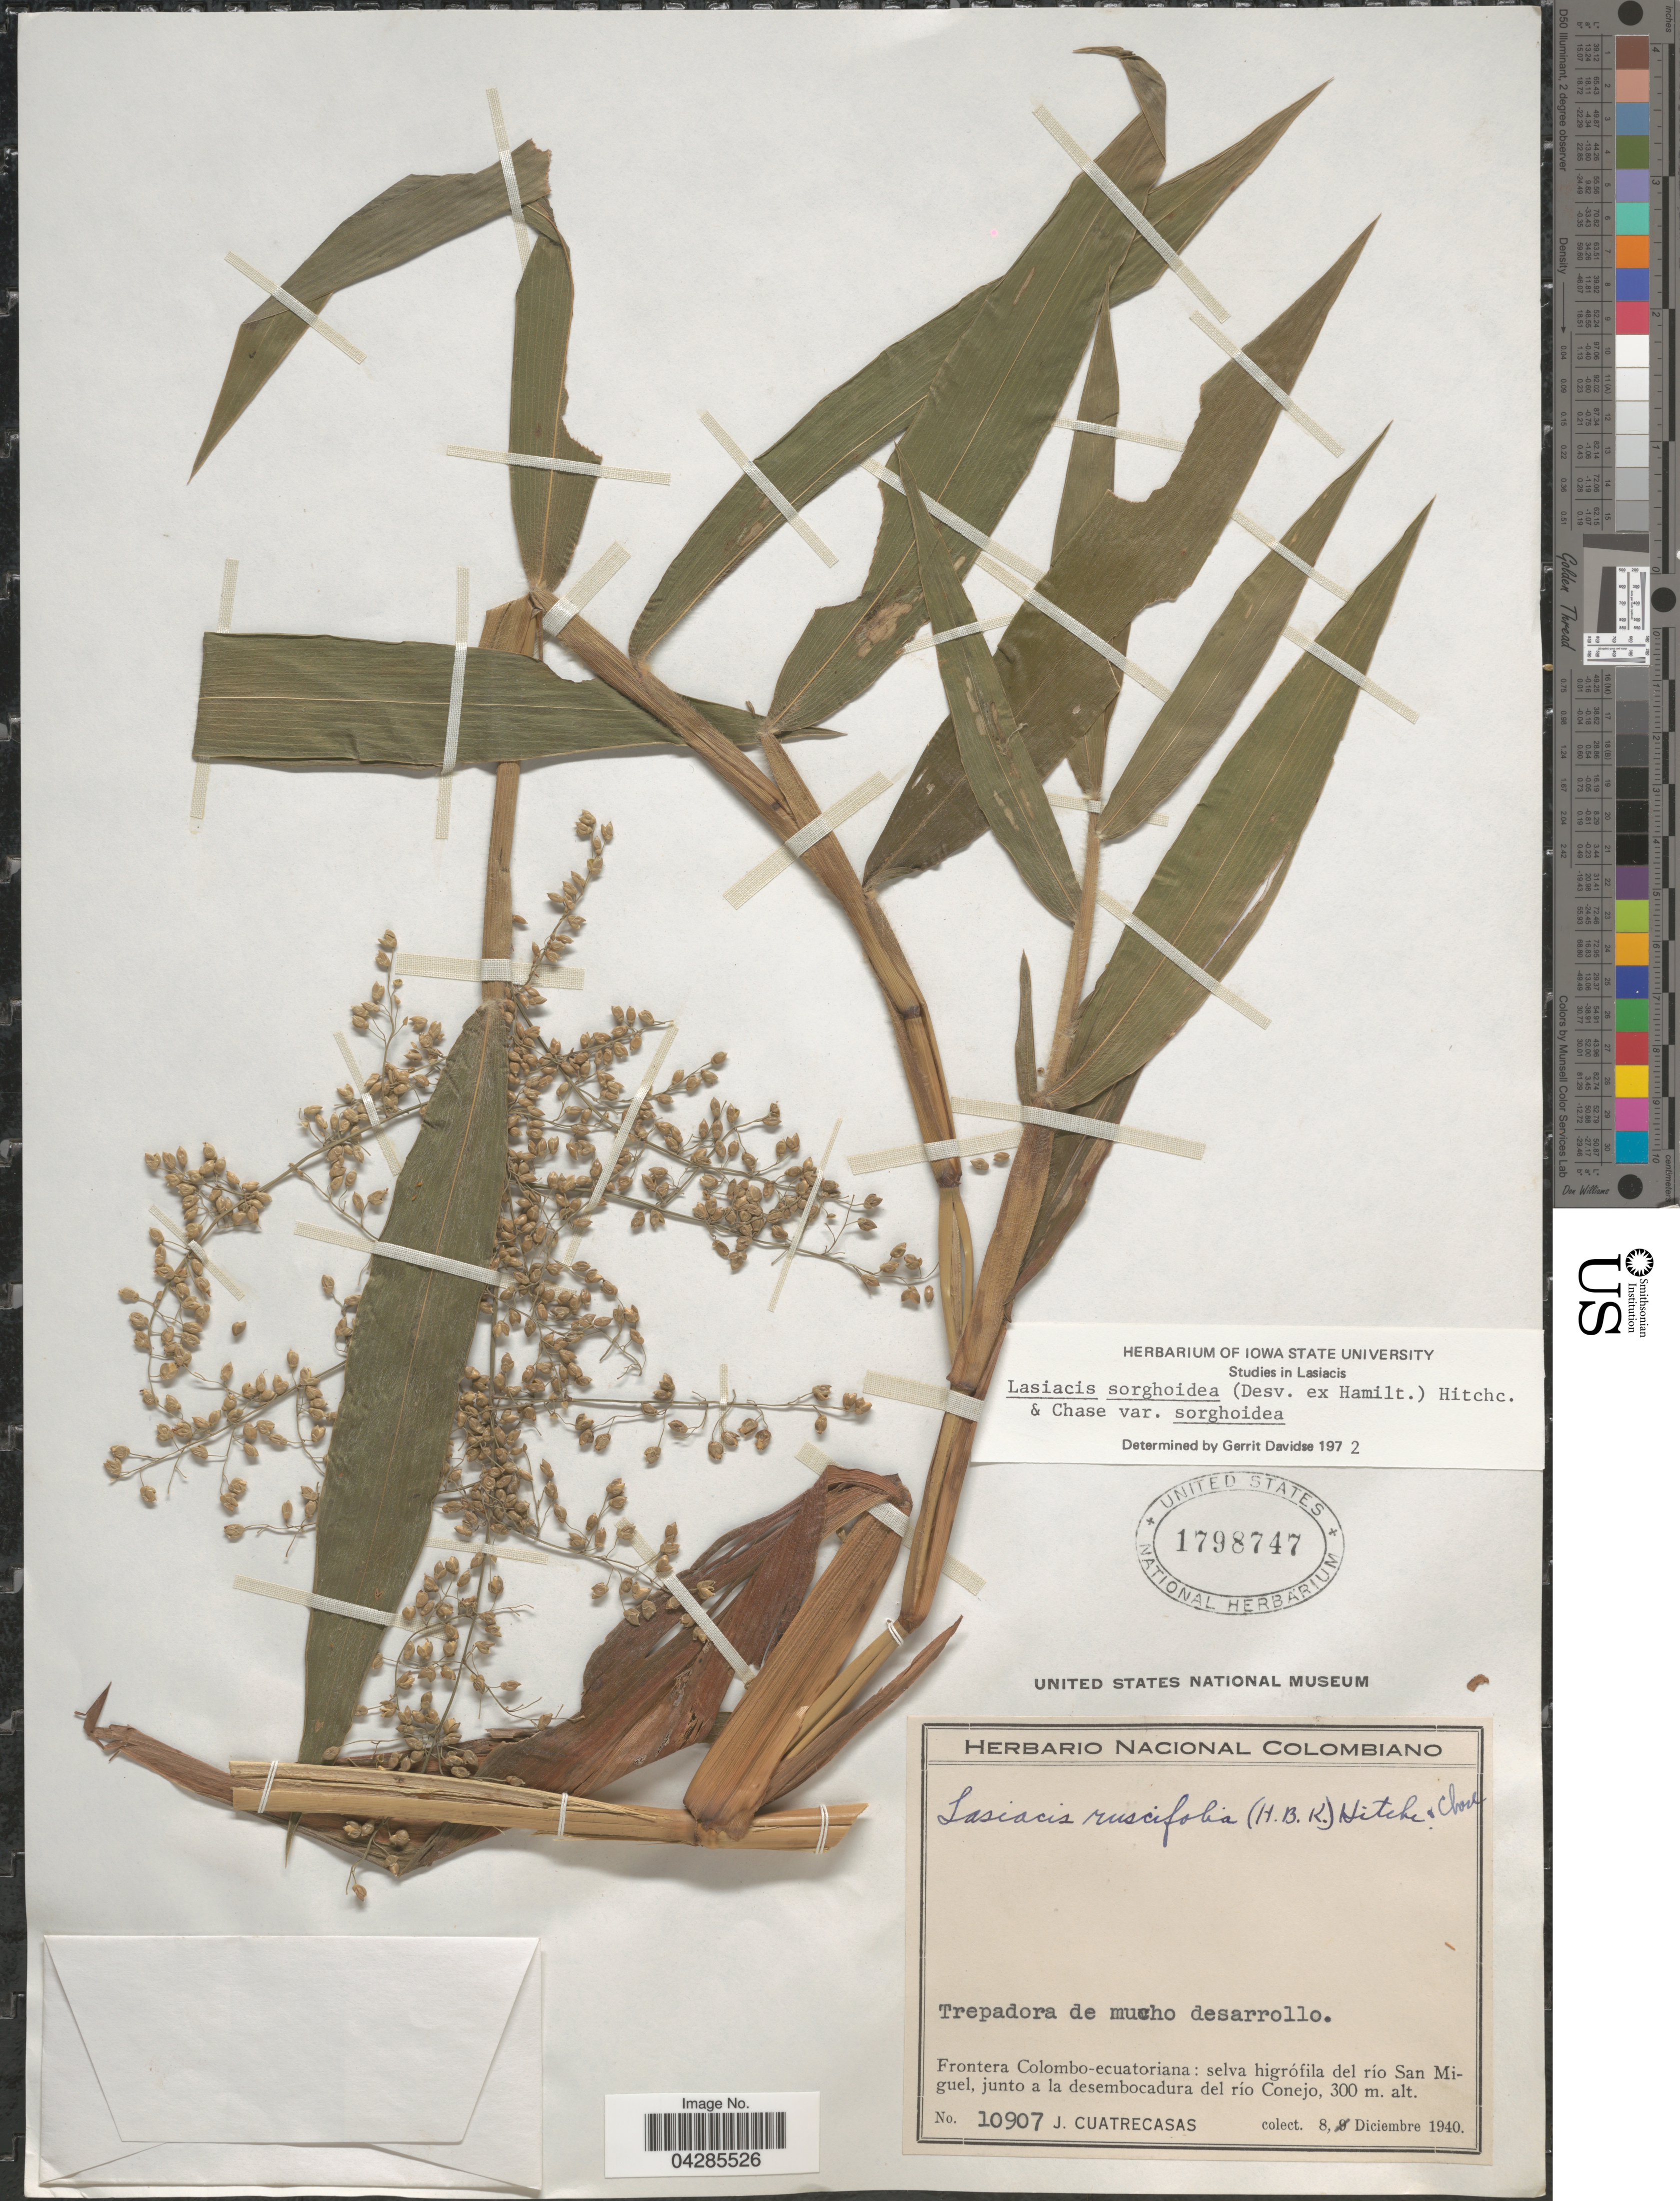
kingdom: Plantae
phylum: Tracheophyta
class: Liliopsida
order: Poales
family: Poaceae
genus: Lasiacis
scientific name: Lasiacis sorghoidea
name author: (Desv. ex Ham.) Hitchc. & Chase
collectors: J. Cuatrecasas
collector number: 10907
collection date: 1940-12-08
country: Colombia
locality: Frontera Colombo-ecuatoriana: selva higrófila del río San Miguel, junto a la desembocadura del río Conejo.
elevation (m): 300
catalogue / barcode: US 1798747